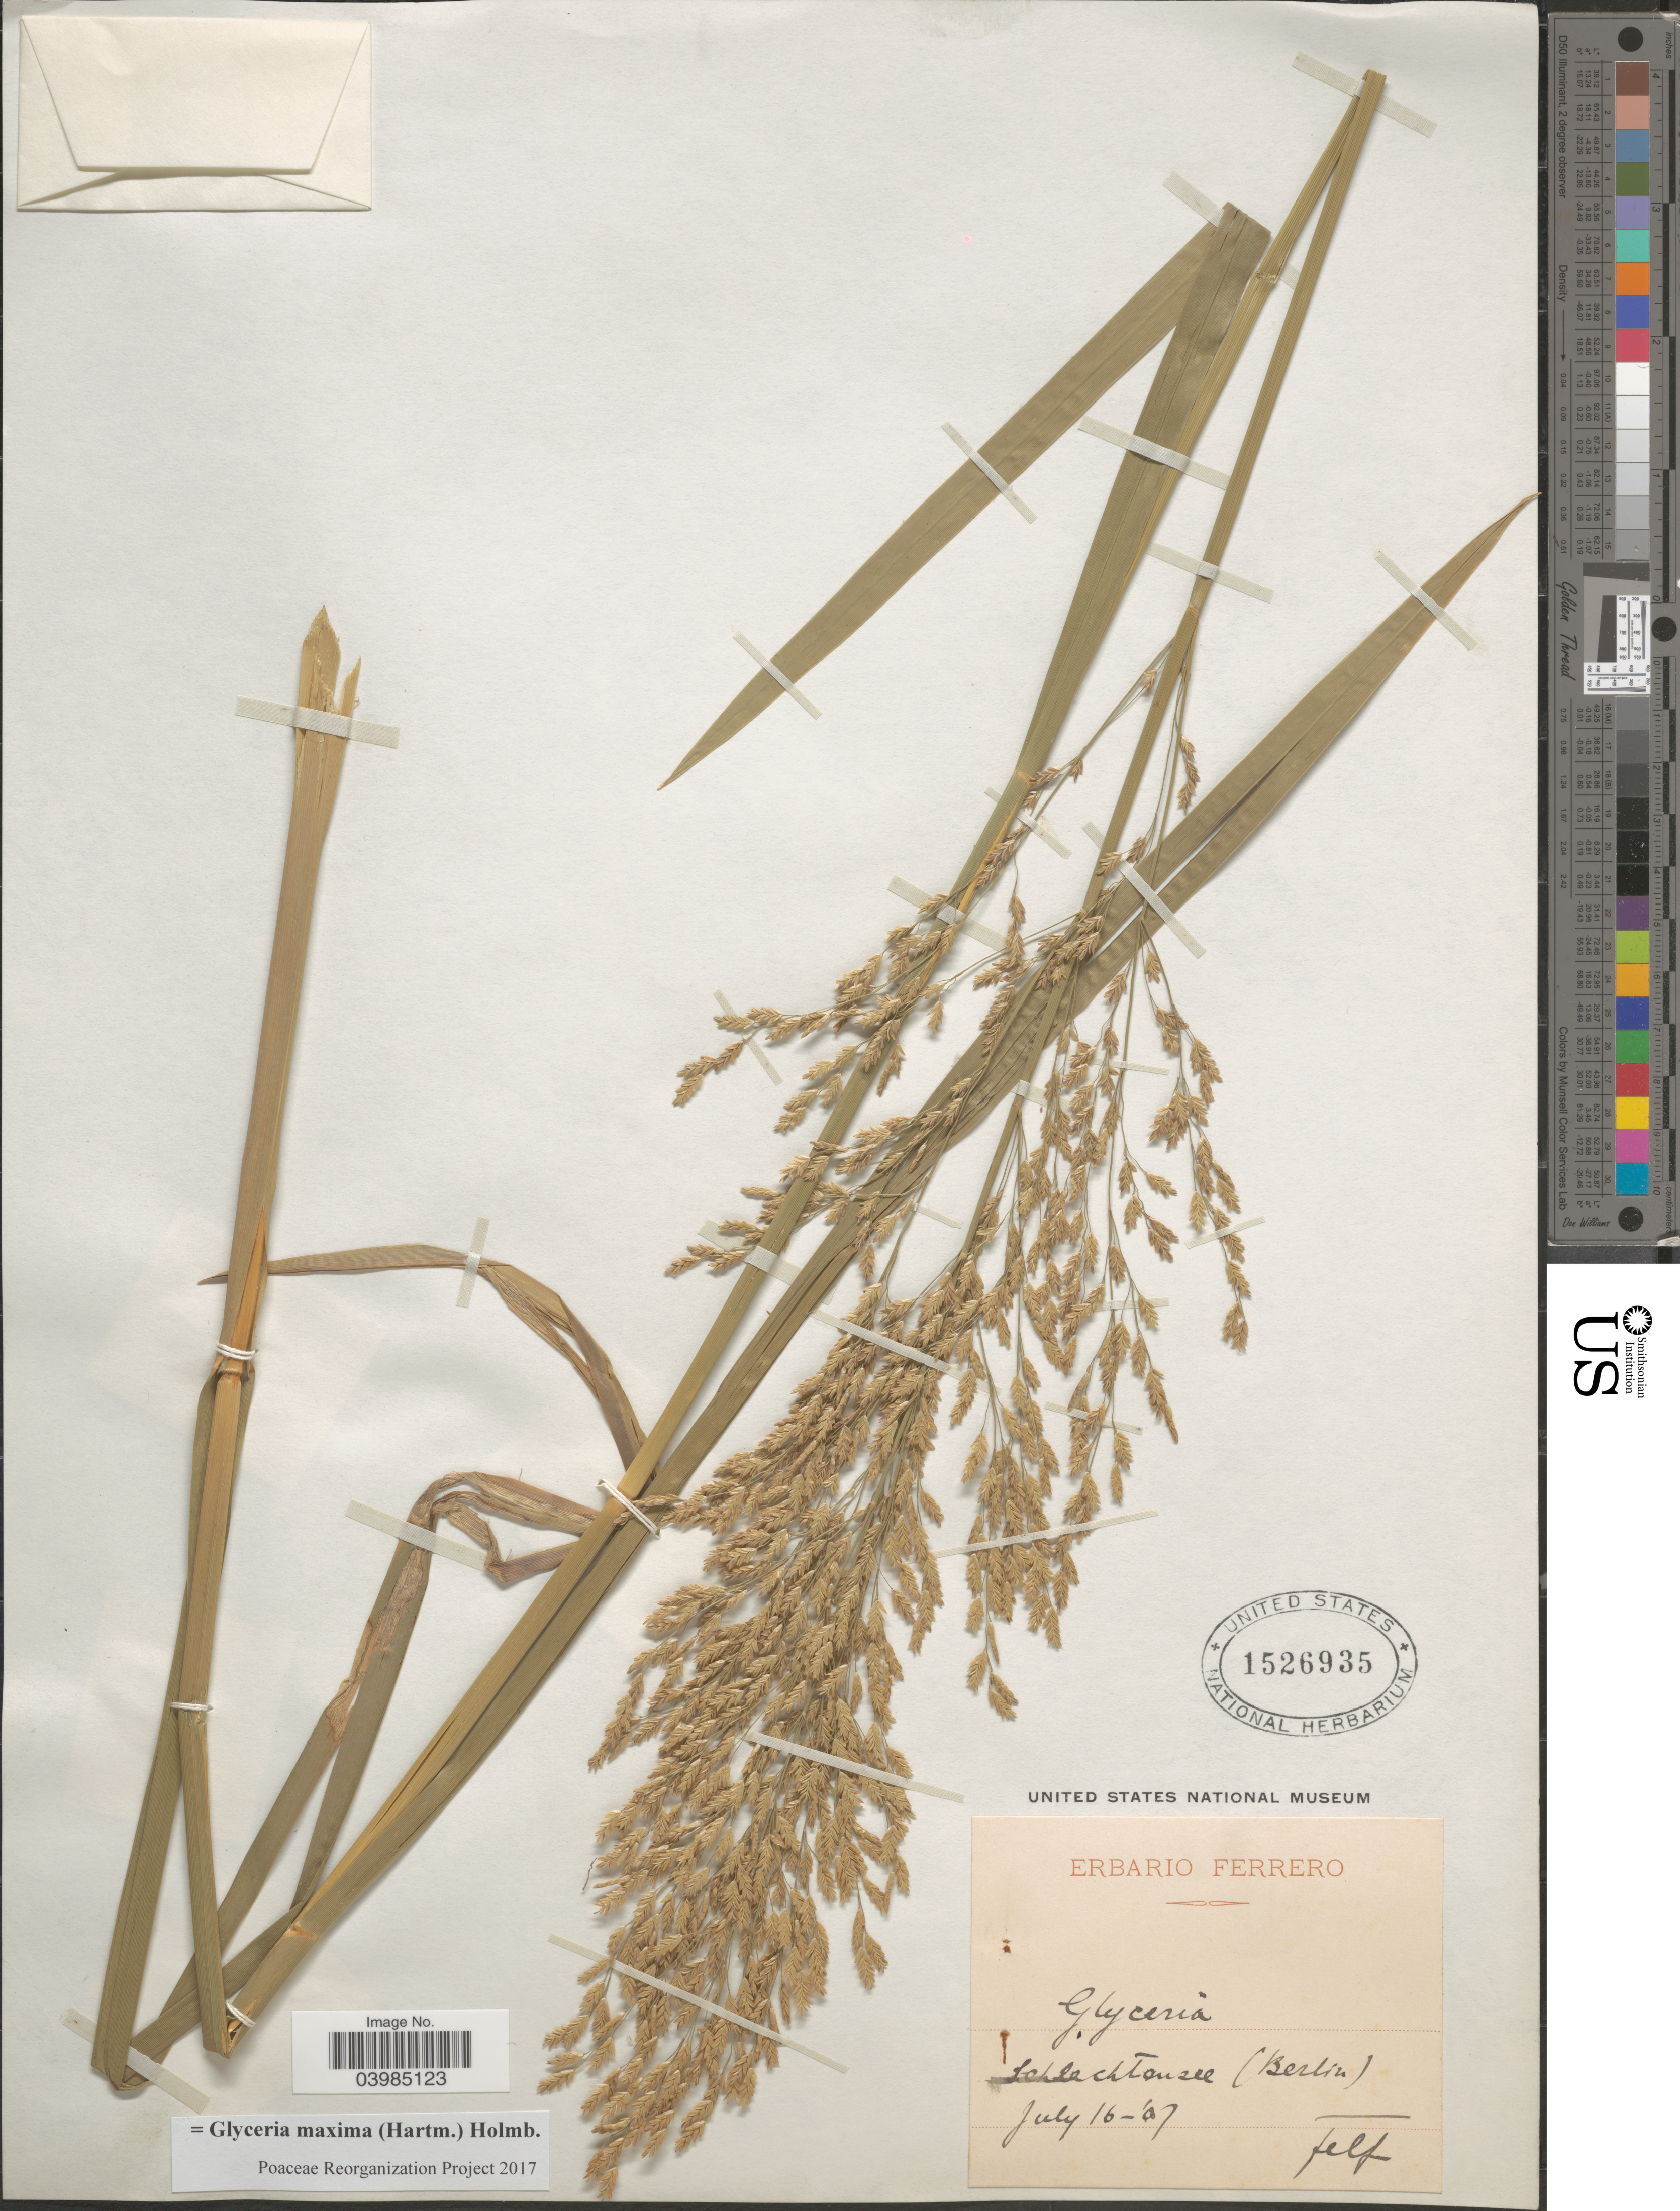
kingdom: Plantae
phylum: Tracheophyta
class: Liliopsida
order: Poales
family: Poaceae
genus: Glyceria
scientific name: Glyceria maxima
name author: (Hartm.) Holmb.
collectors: F. Ferrero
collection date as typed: Transcribed d/m/y: 16/7/7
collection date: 1907-07-16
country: Germany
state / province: Berlin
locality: Schlachtensee.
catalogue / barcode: US 1526935